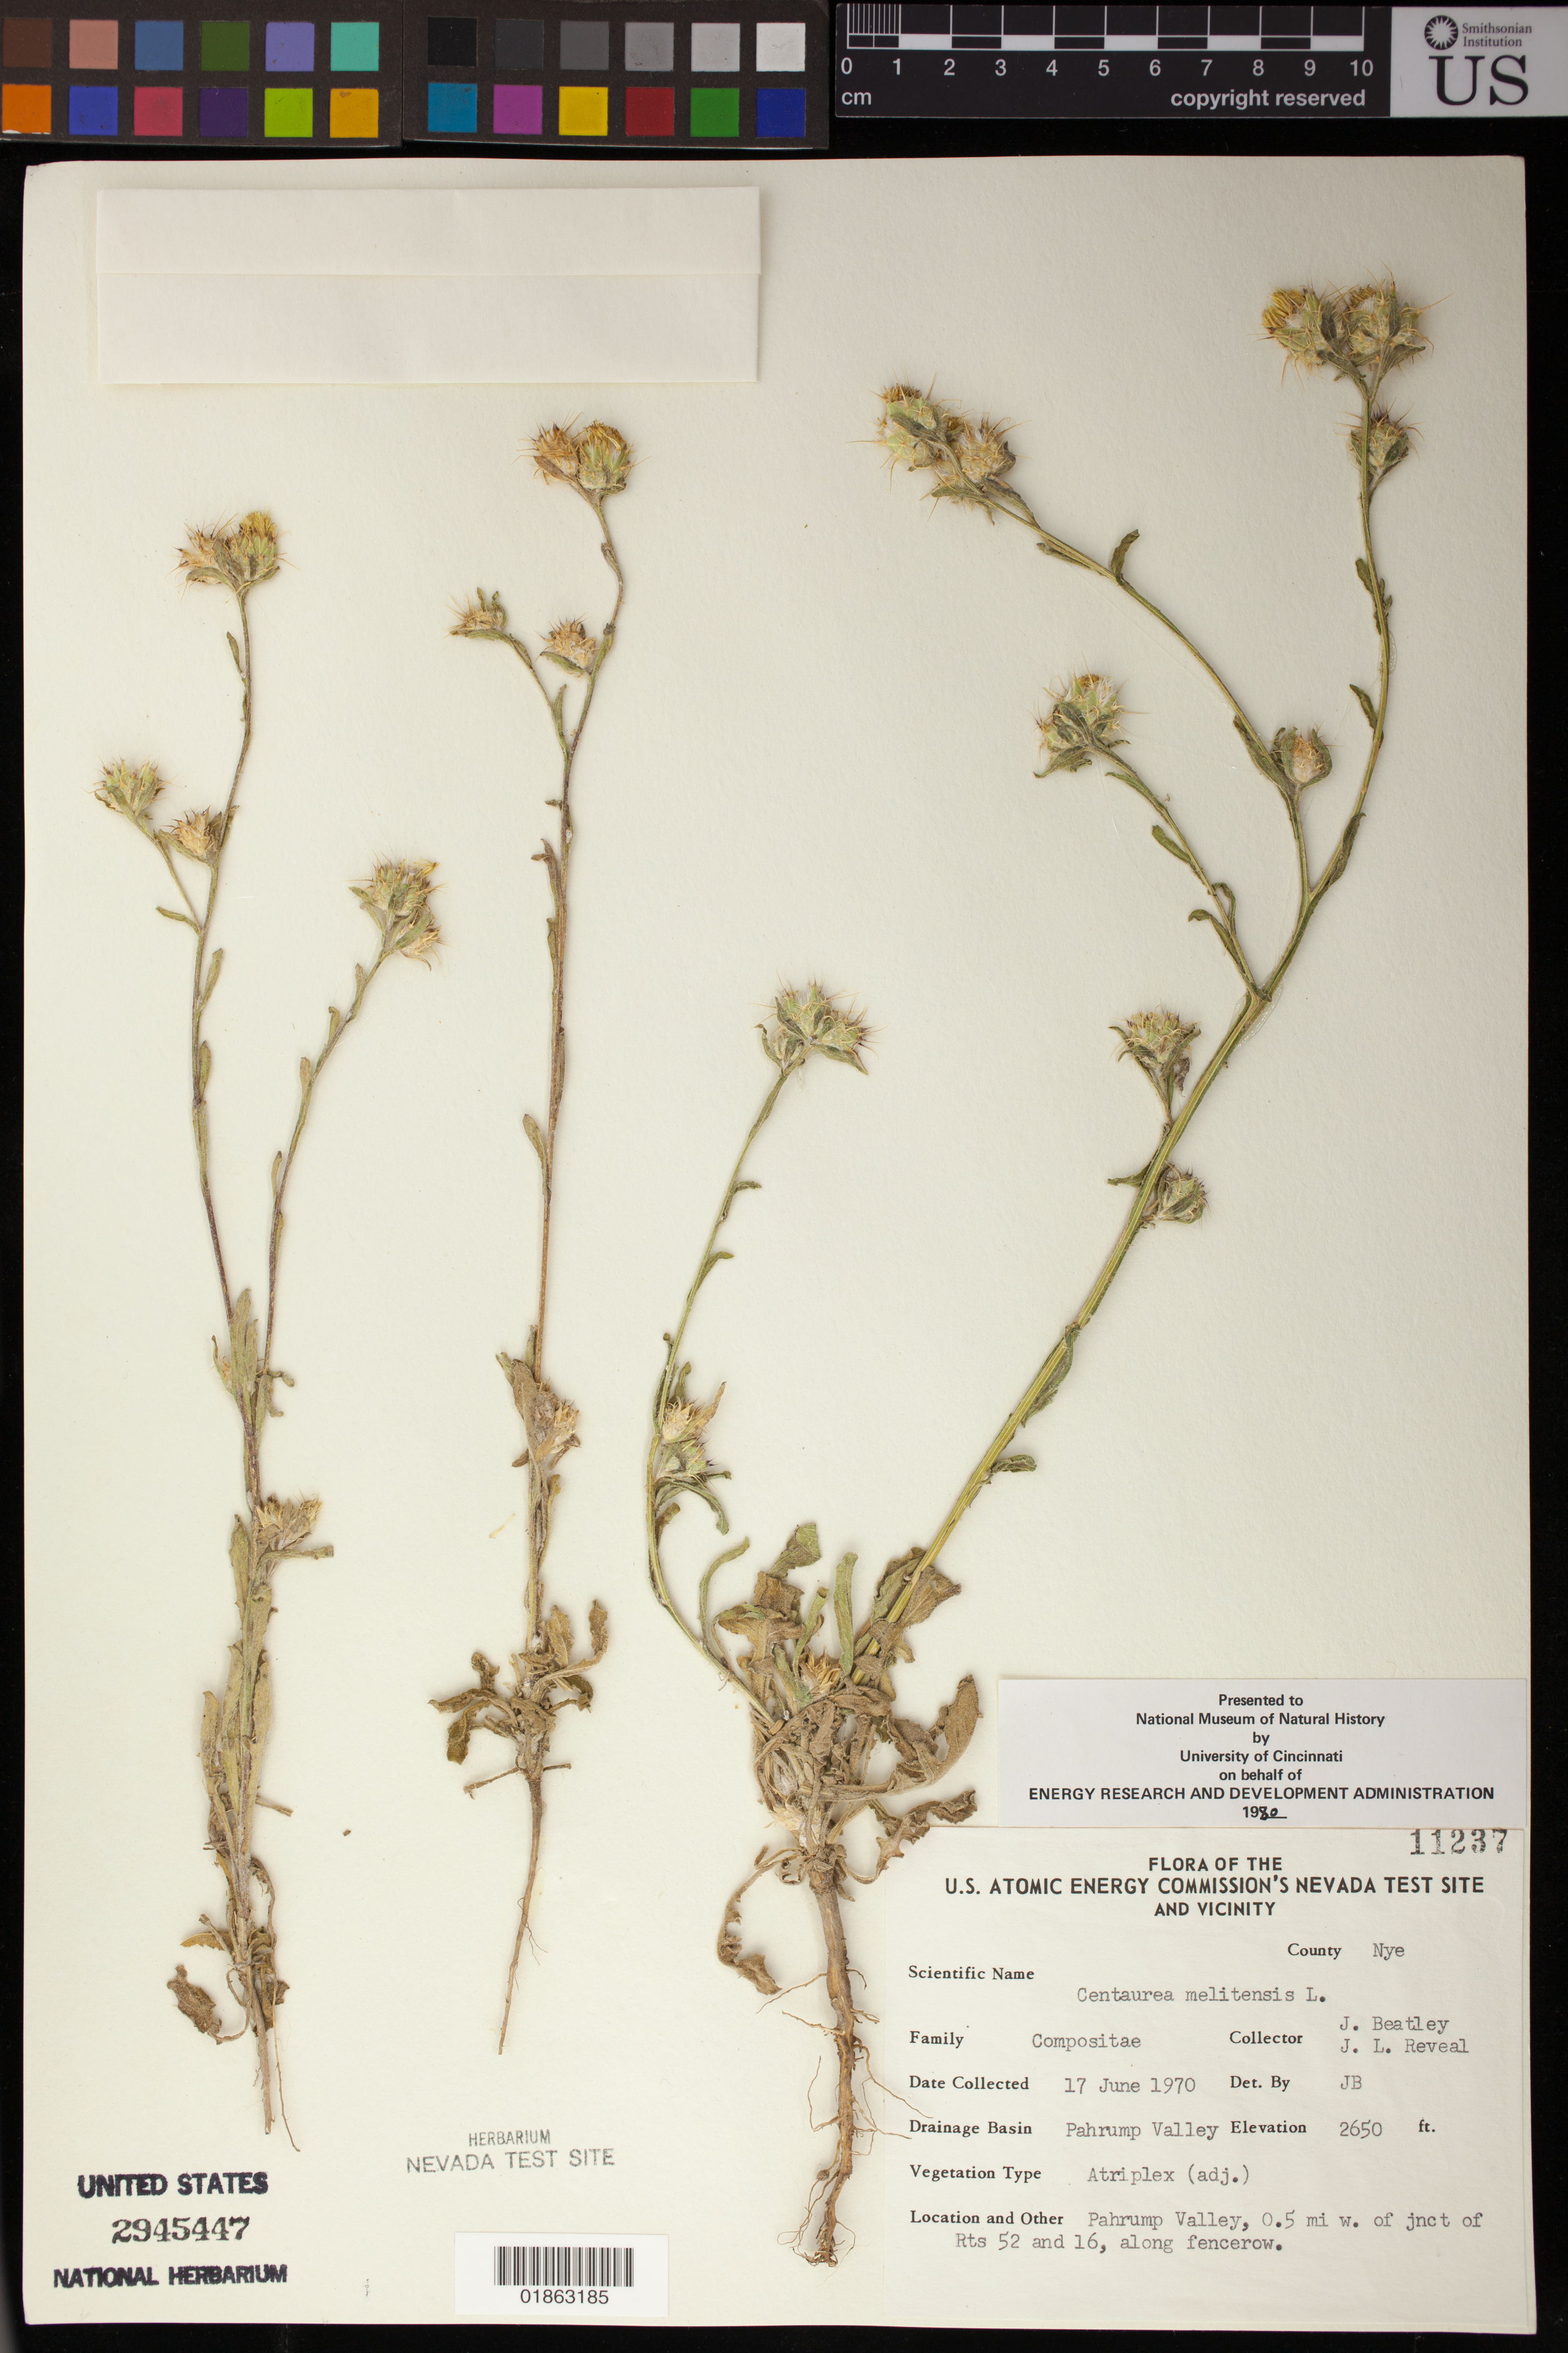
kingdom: Plantae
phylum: Tracheophyta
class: Magnoliopsida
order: Asterales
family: Asteraceae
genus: Centaurea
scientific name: Centaurea melitensis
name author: L.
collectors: J. C. Beatley & J. L. Reveal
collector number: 11237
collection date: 1970-06-17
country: United States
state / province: Nevada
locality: The U.S. Atomic Energy Commission's Nevada Test Site and vicinity, County Nye, Pahrump Valley Drainage Basin, Pahrump Valley, 0.5 mi w. of jnct of Rts 52 and 16, along fencerow.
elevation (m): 808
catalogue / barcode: US 2945447